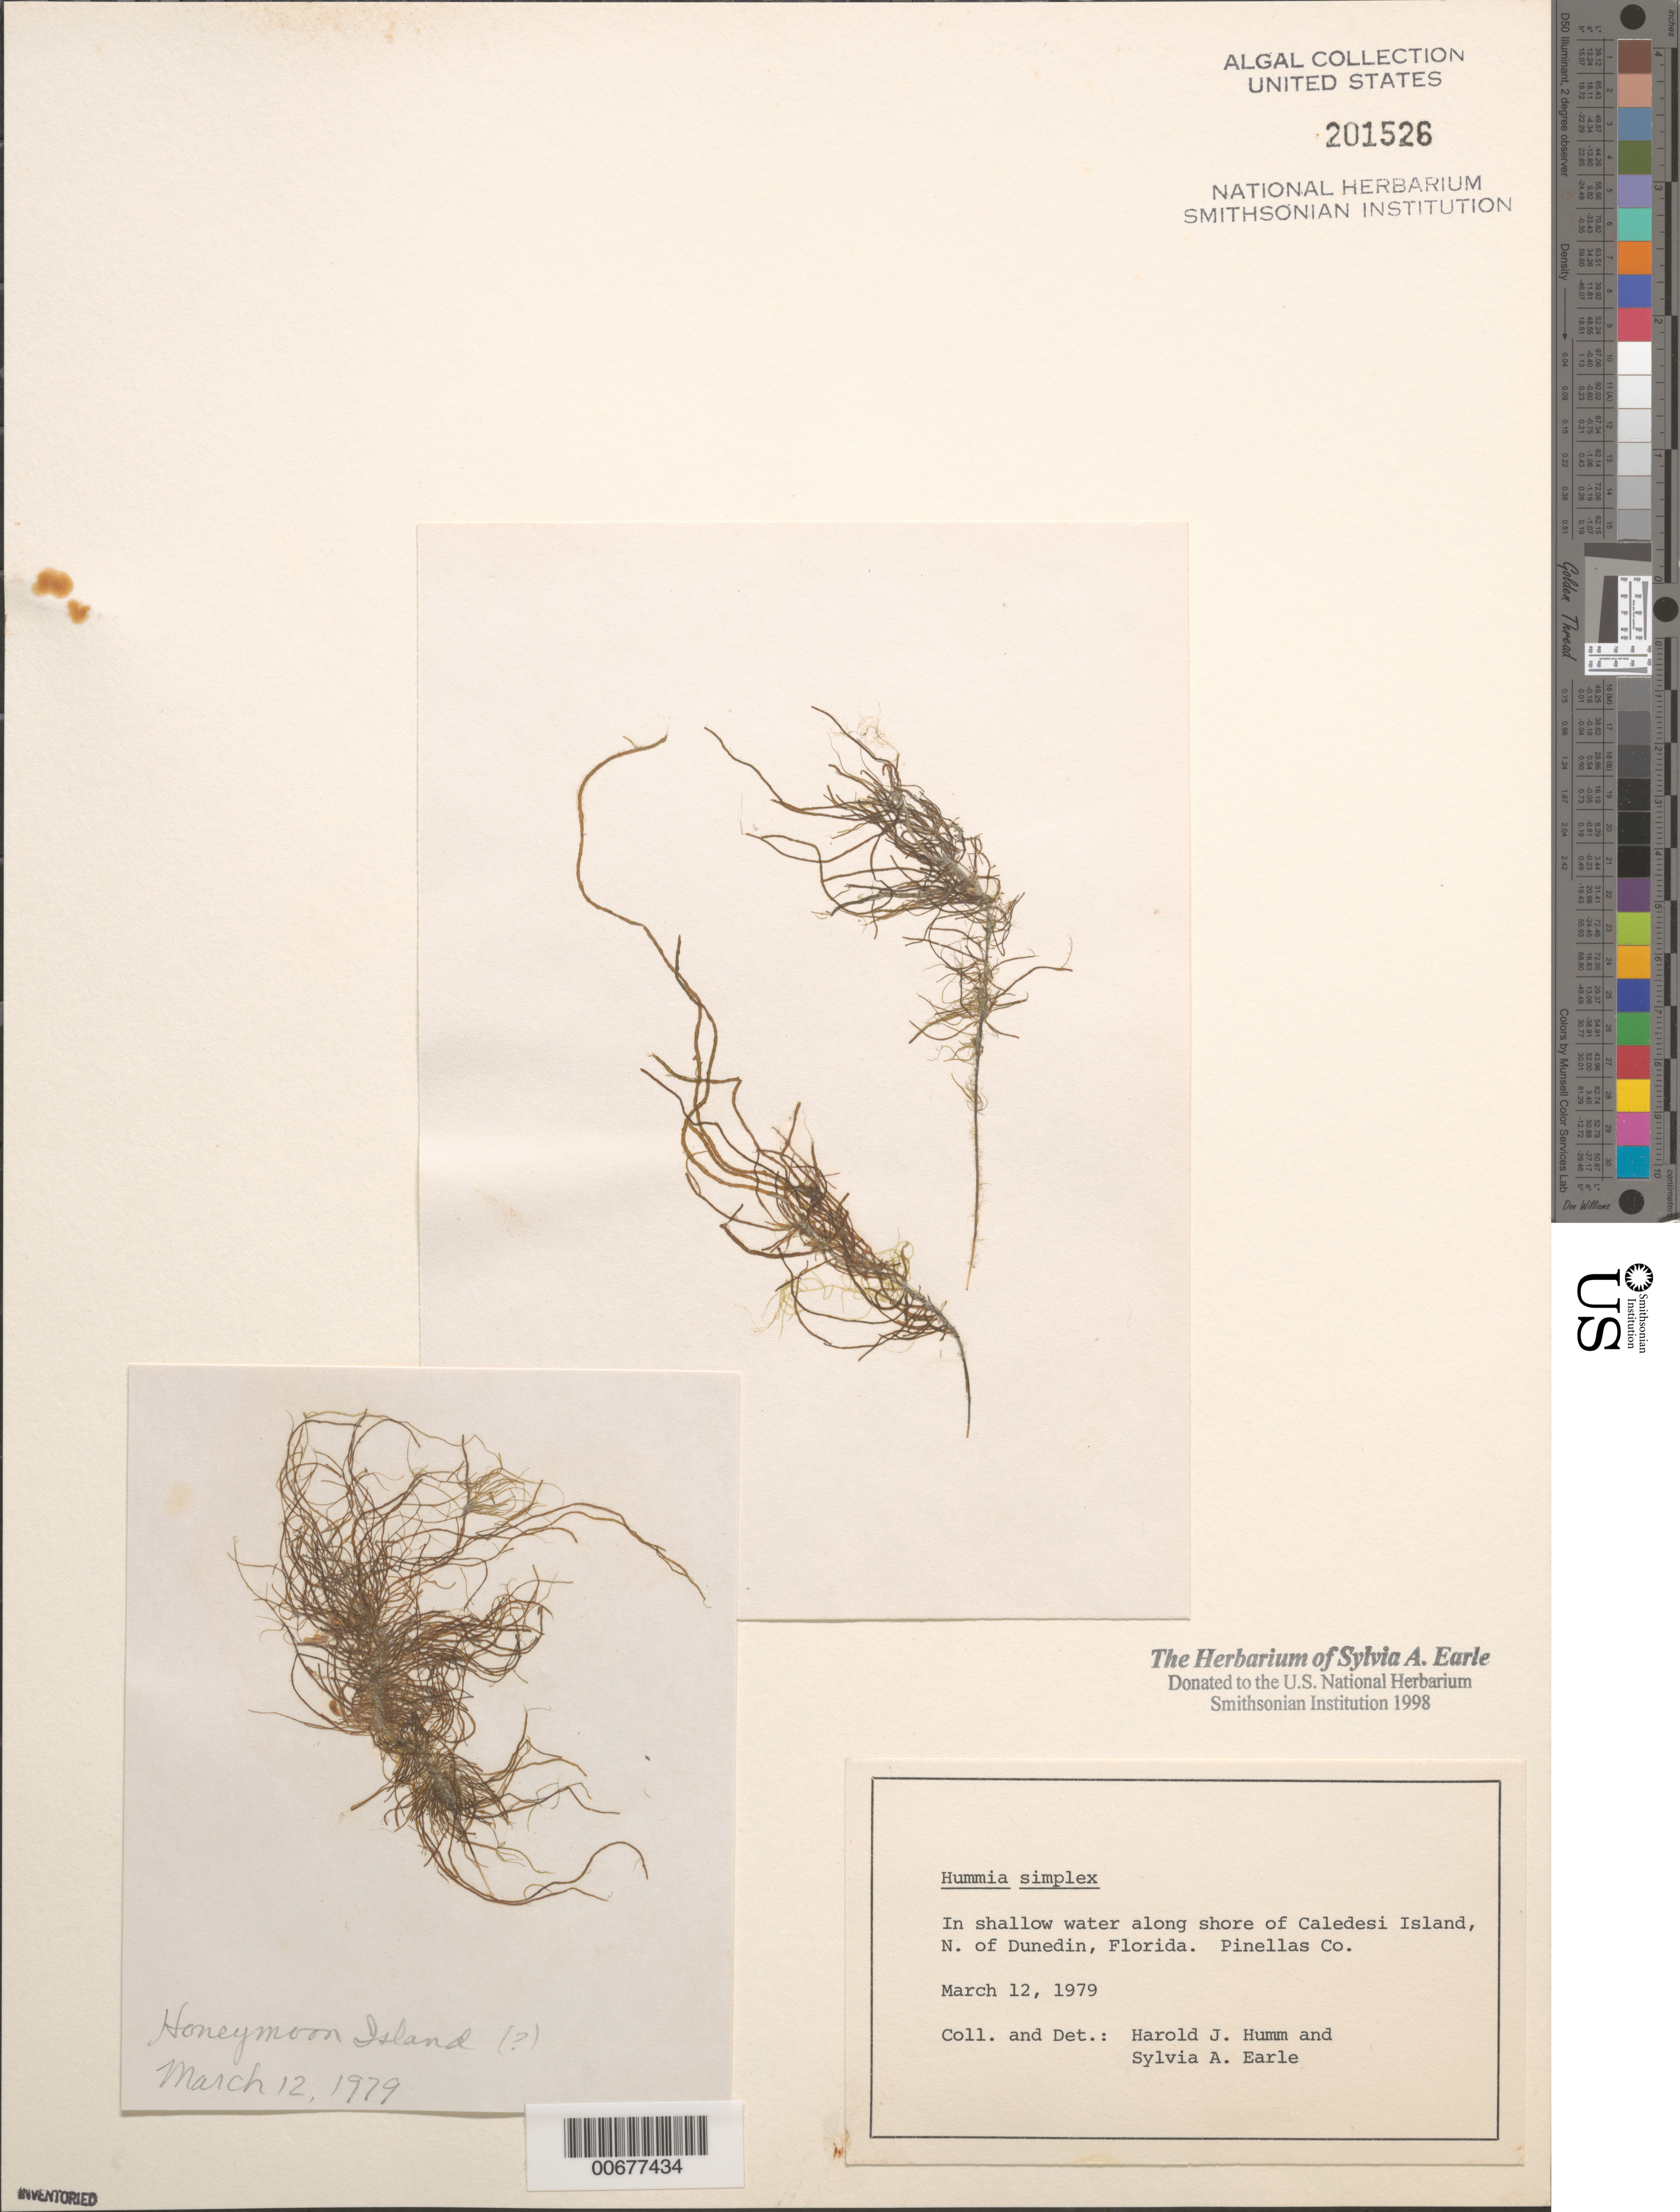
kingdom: Chromista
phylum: Ochrophyta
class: Phaeophyceae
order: Ectocarpales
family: Chordariaceae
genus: Hummia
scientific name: Hummia simplex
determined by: Humm, Harold J.; Earle, S. A.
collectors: H. J. Humm & S. A. Earle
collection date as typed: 12 Mar 1979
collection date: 1979-03-12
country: United States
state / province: Florida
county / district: Pinellas County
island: Caledesi Island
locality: North of Dunedin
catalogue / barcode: US 201526